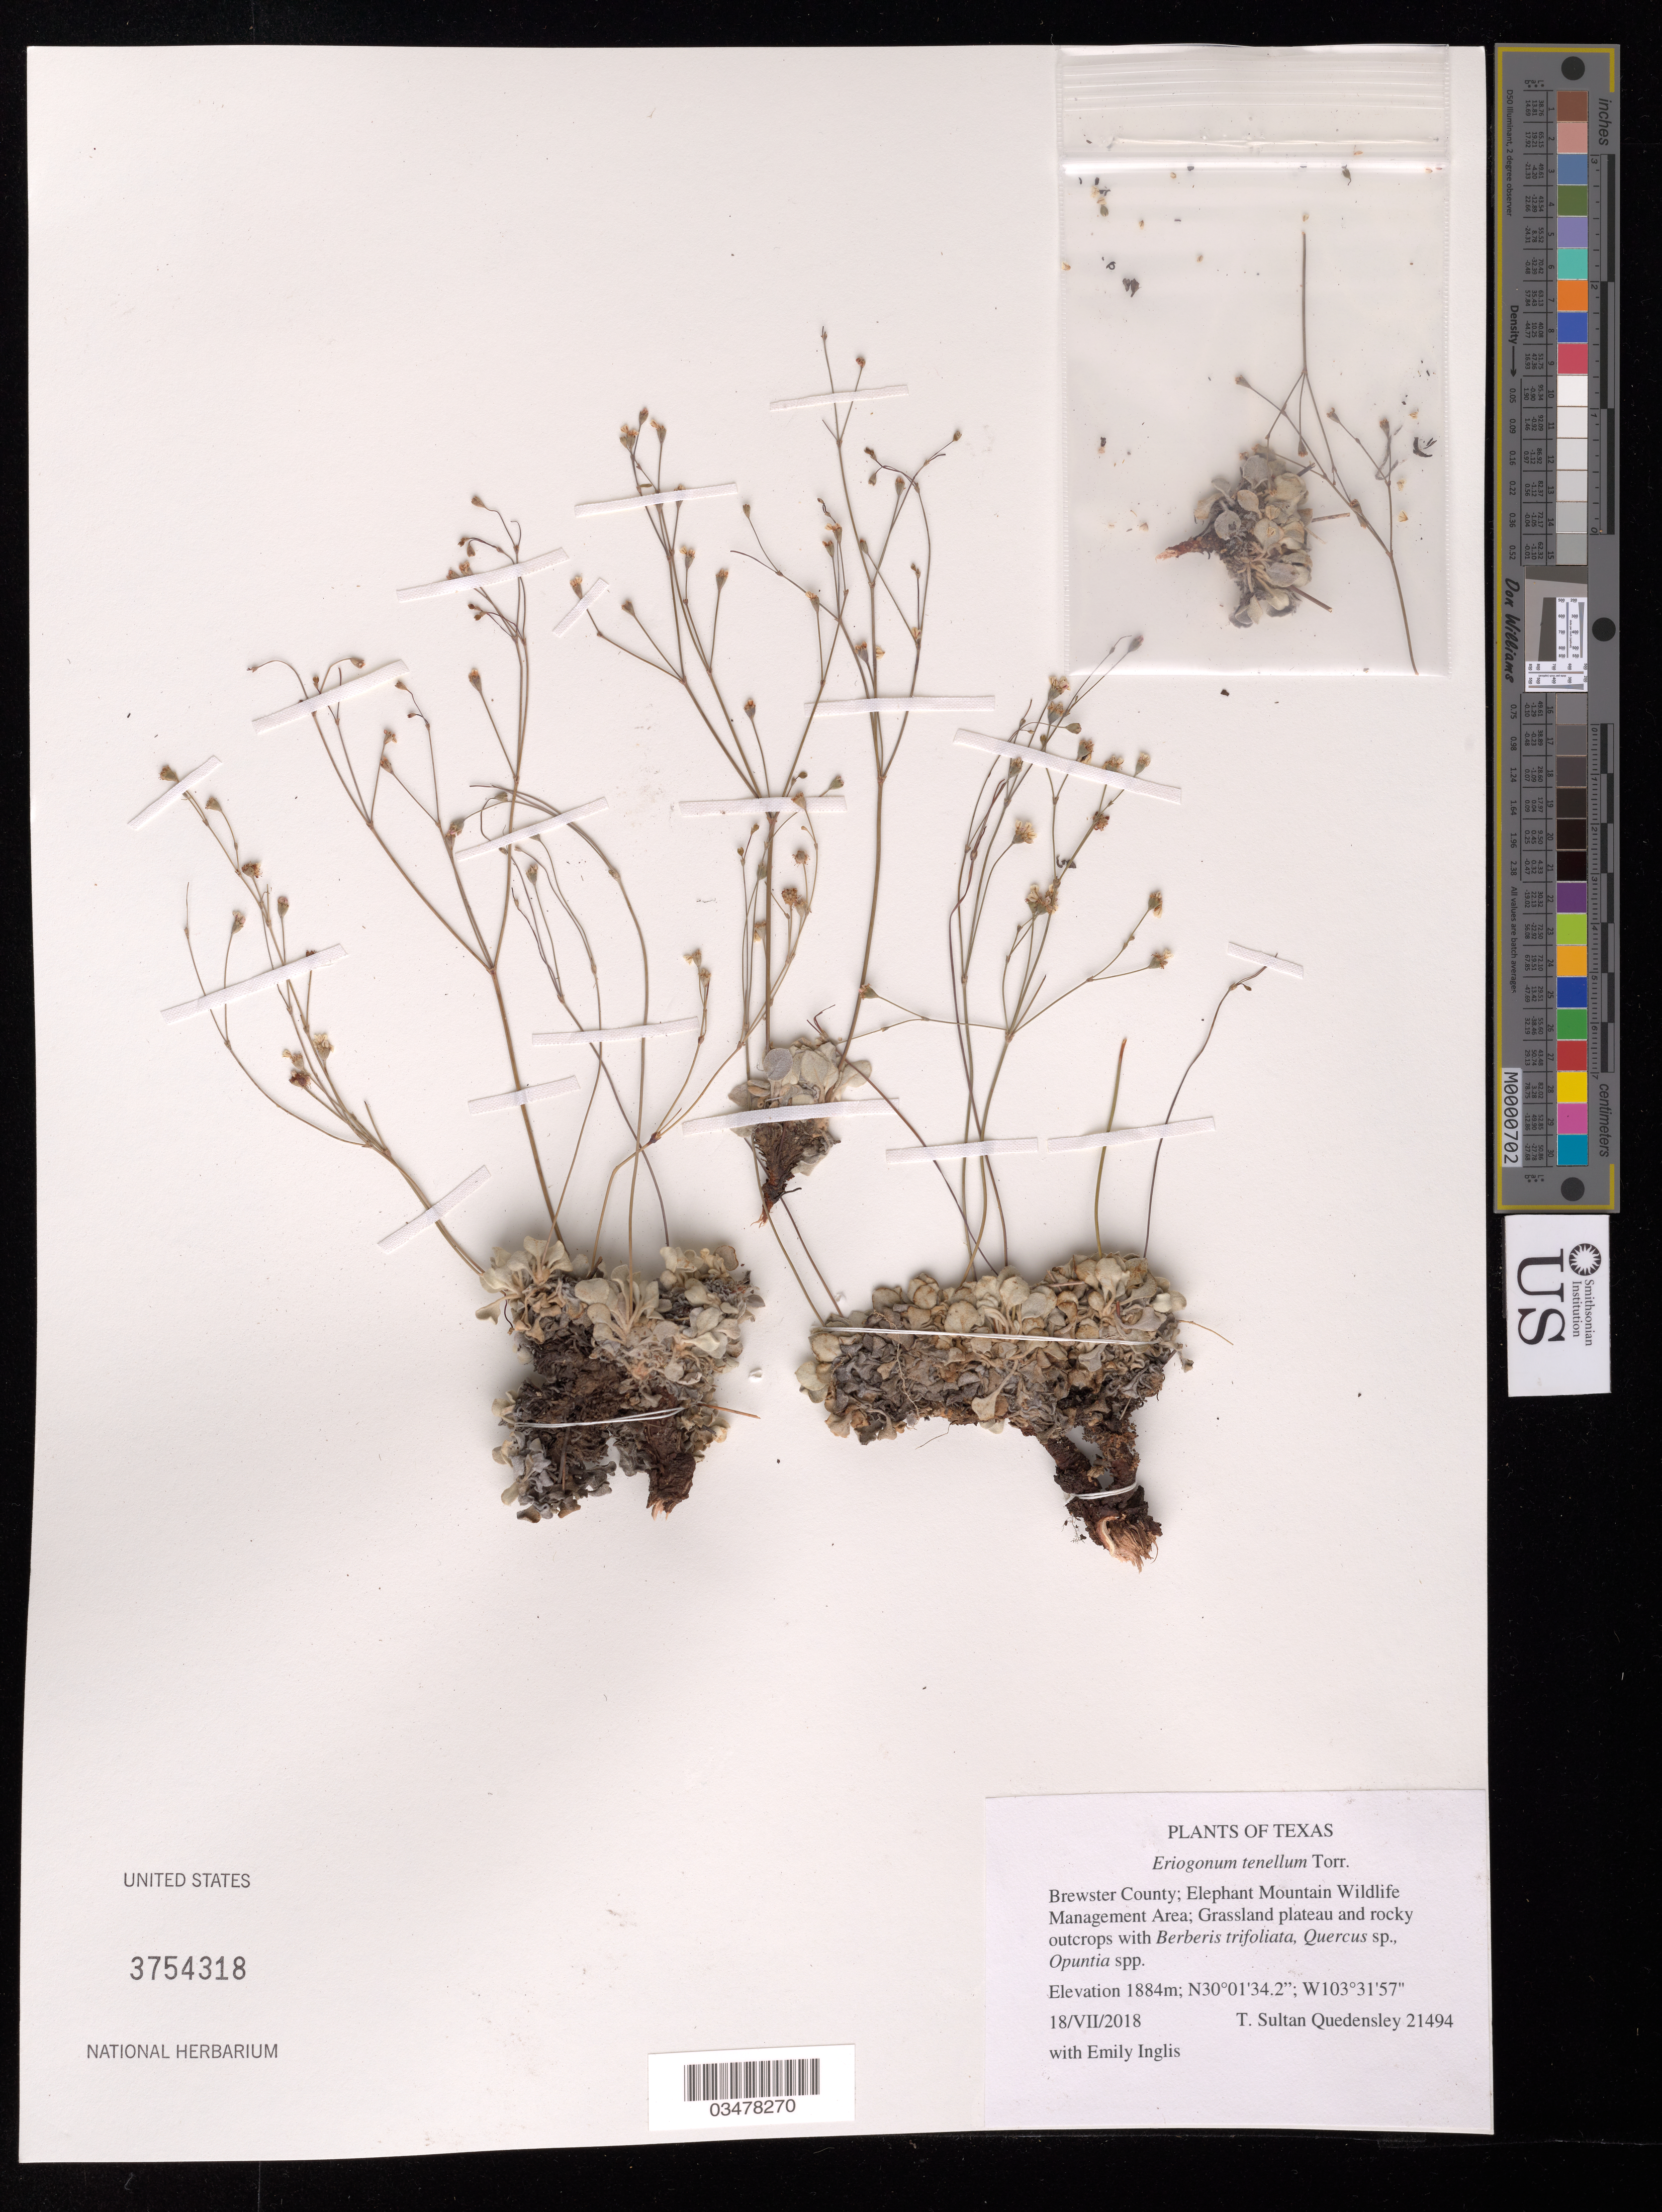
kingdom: Plantae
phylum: Tracheophyta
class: Magnoliopsida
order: Caryophyllales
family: Polygonaceae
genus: Eriogonum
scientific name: Eriogonum tenellum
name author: Torr.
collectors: T. S. Quedensley & E. Inglis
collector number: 21494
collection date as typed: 18 Jul 2018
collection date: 2018-07-18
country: United States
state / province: Texas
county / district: Brewster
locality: Elephant Mountain Wildlife Management Area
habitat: Grassland plateau and rocky outcrops. With Berberis trifoliata, Quercus sp., Opuntia sp.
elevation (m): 1884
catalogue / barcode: US 3754318